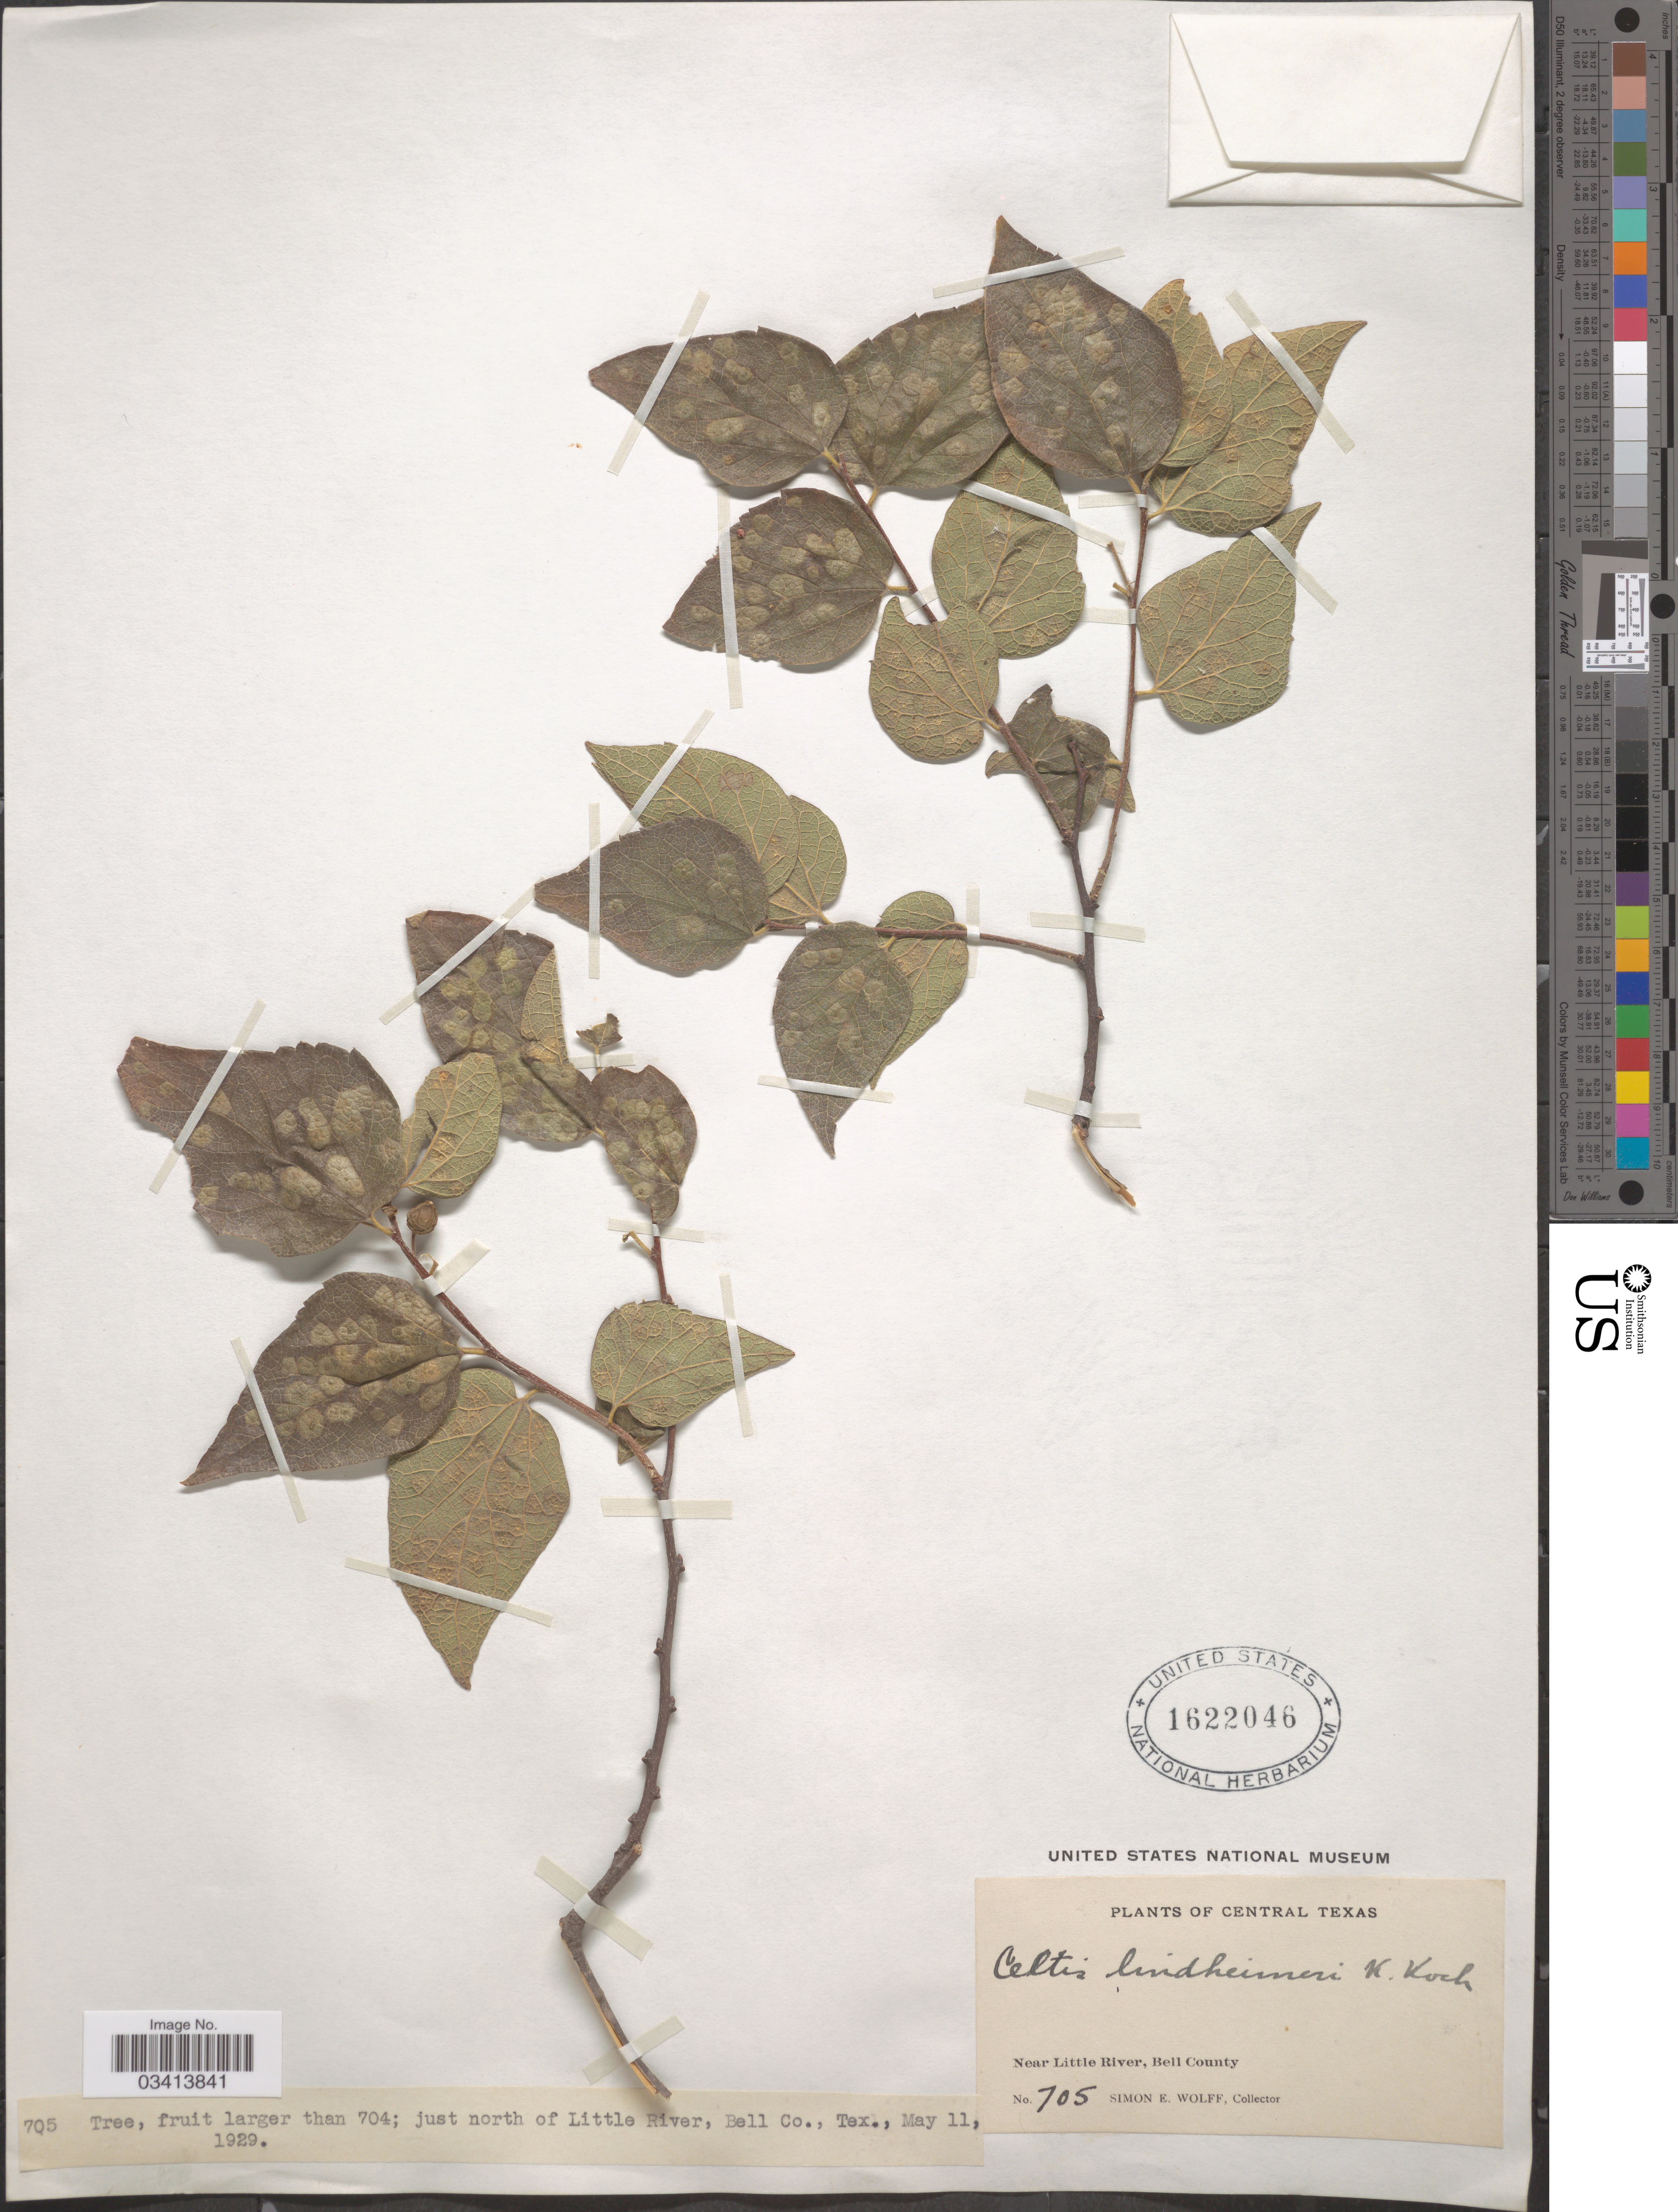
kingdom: Plantae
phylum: Tracheophyta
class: Magnoliopsida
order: Rosales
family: Cannabaceae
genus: Celtis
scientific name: Celtis lindheimeri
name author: Engelm. ex K. Koch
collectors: S. E. Wolff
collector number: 705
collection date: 1929-05-11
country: United States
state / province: Texas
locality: Central Texas. Just north of Little River, Bell County. Near Little River.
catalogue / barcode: US 1622046